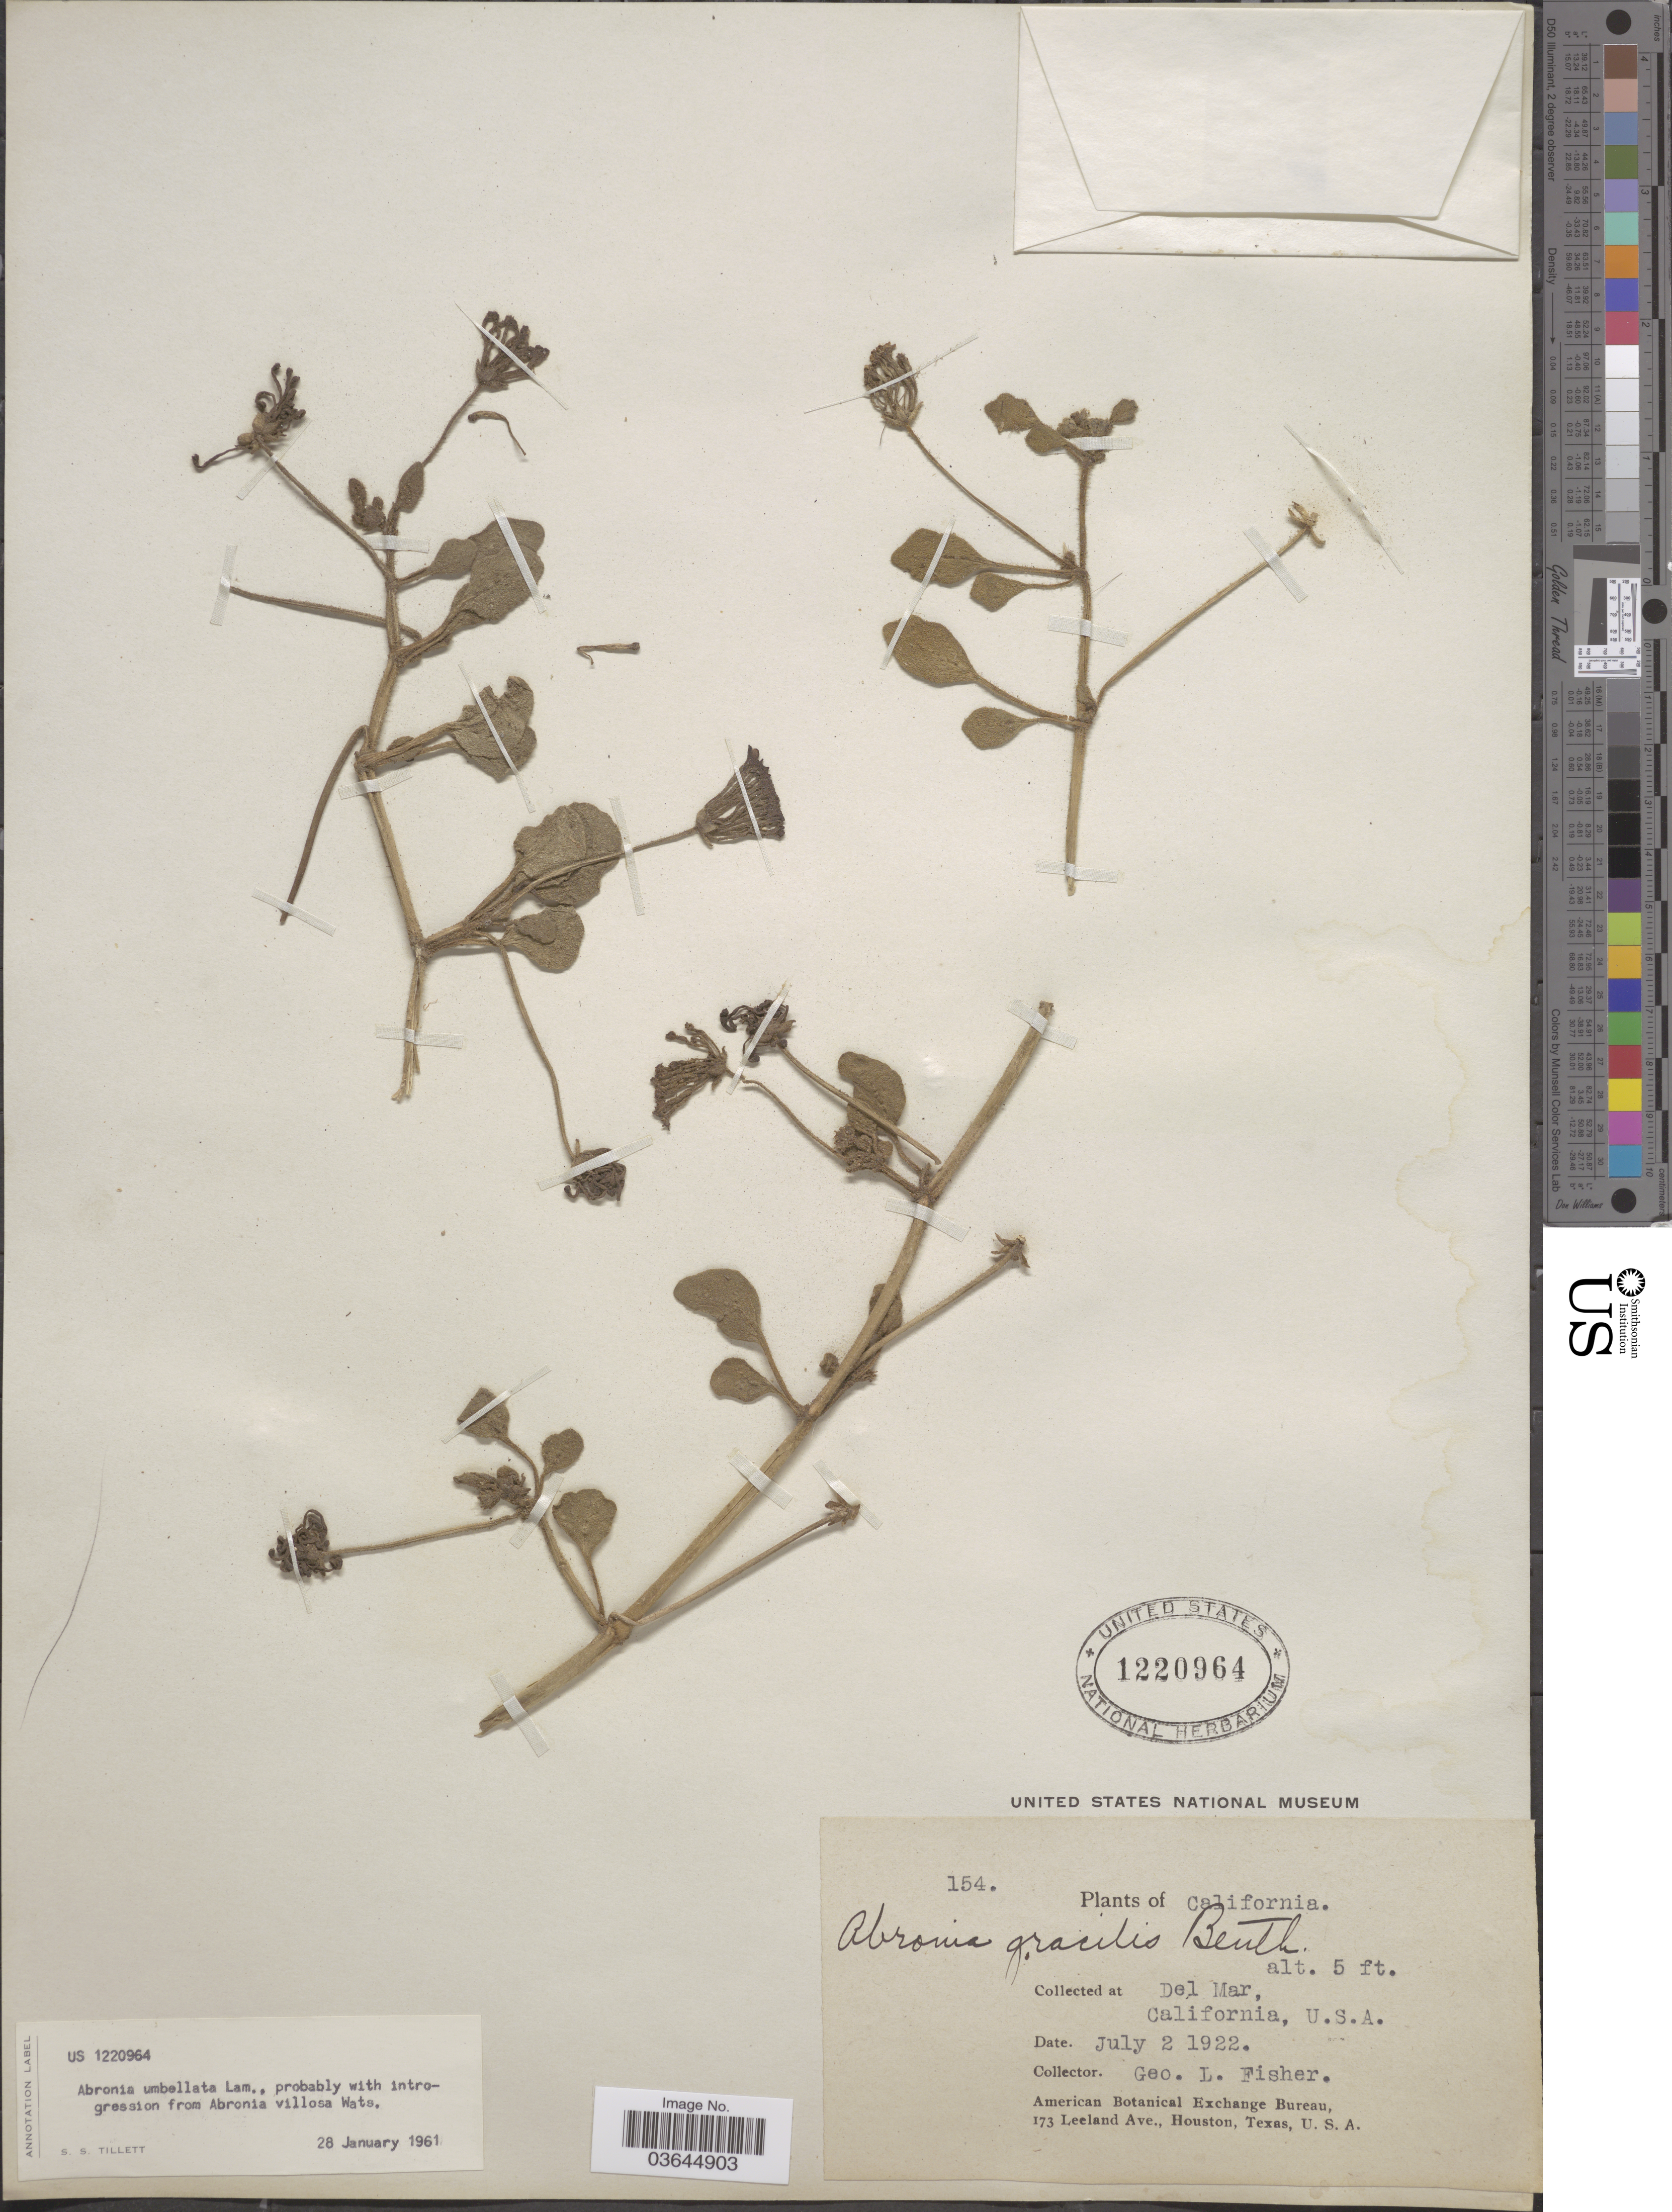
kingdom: Plantae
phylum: Tracheophyta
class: Magnoliopsida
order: Caryophyllales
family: Nyctaginaceae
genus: Abronia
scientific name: Abronia umbellata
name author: Lam.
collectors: G. L. Fisher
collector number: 154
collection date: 1922-07-02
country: United States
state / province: California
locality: Del Mar.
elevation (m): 2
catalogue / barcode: US 1220964